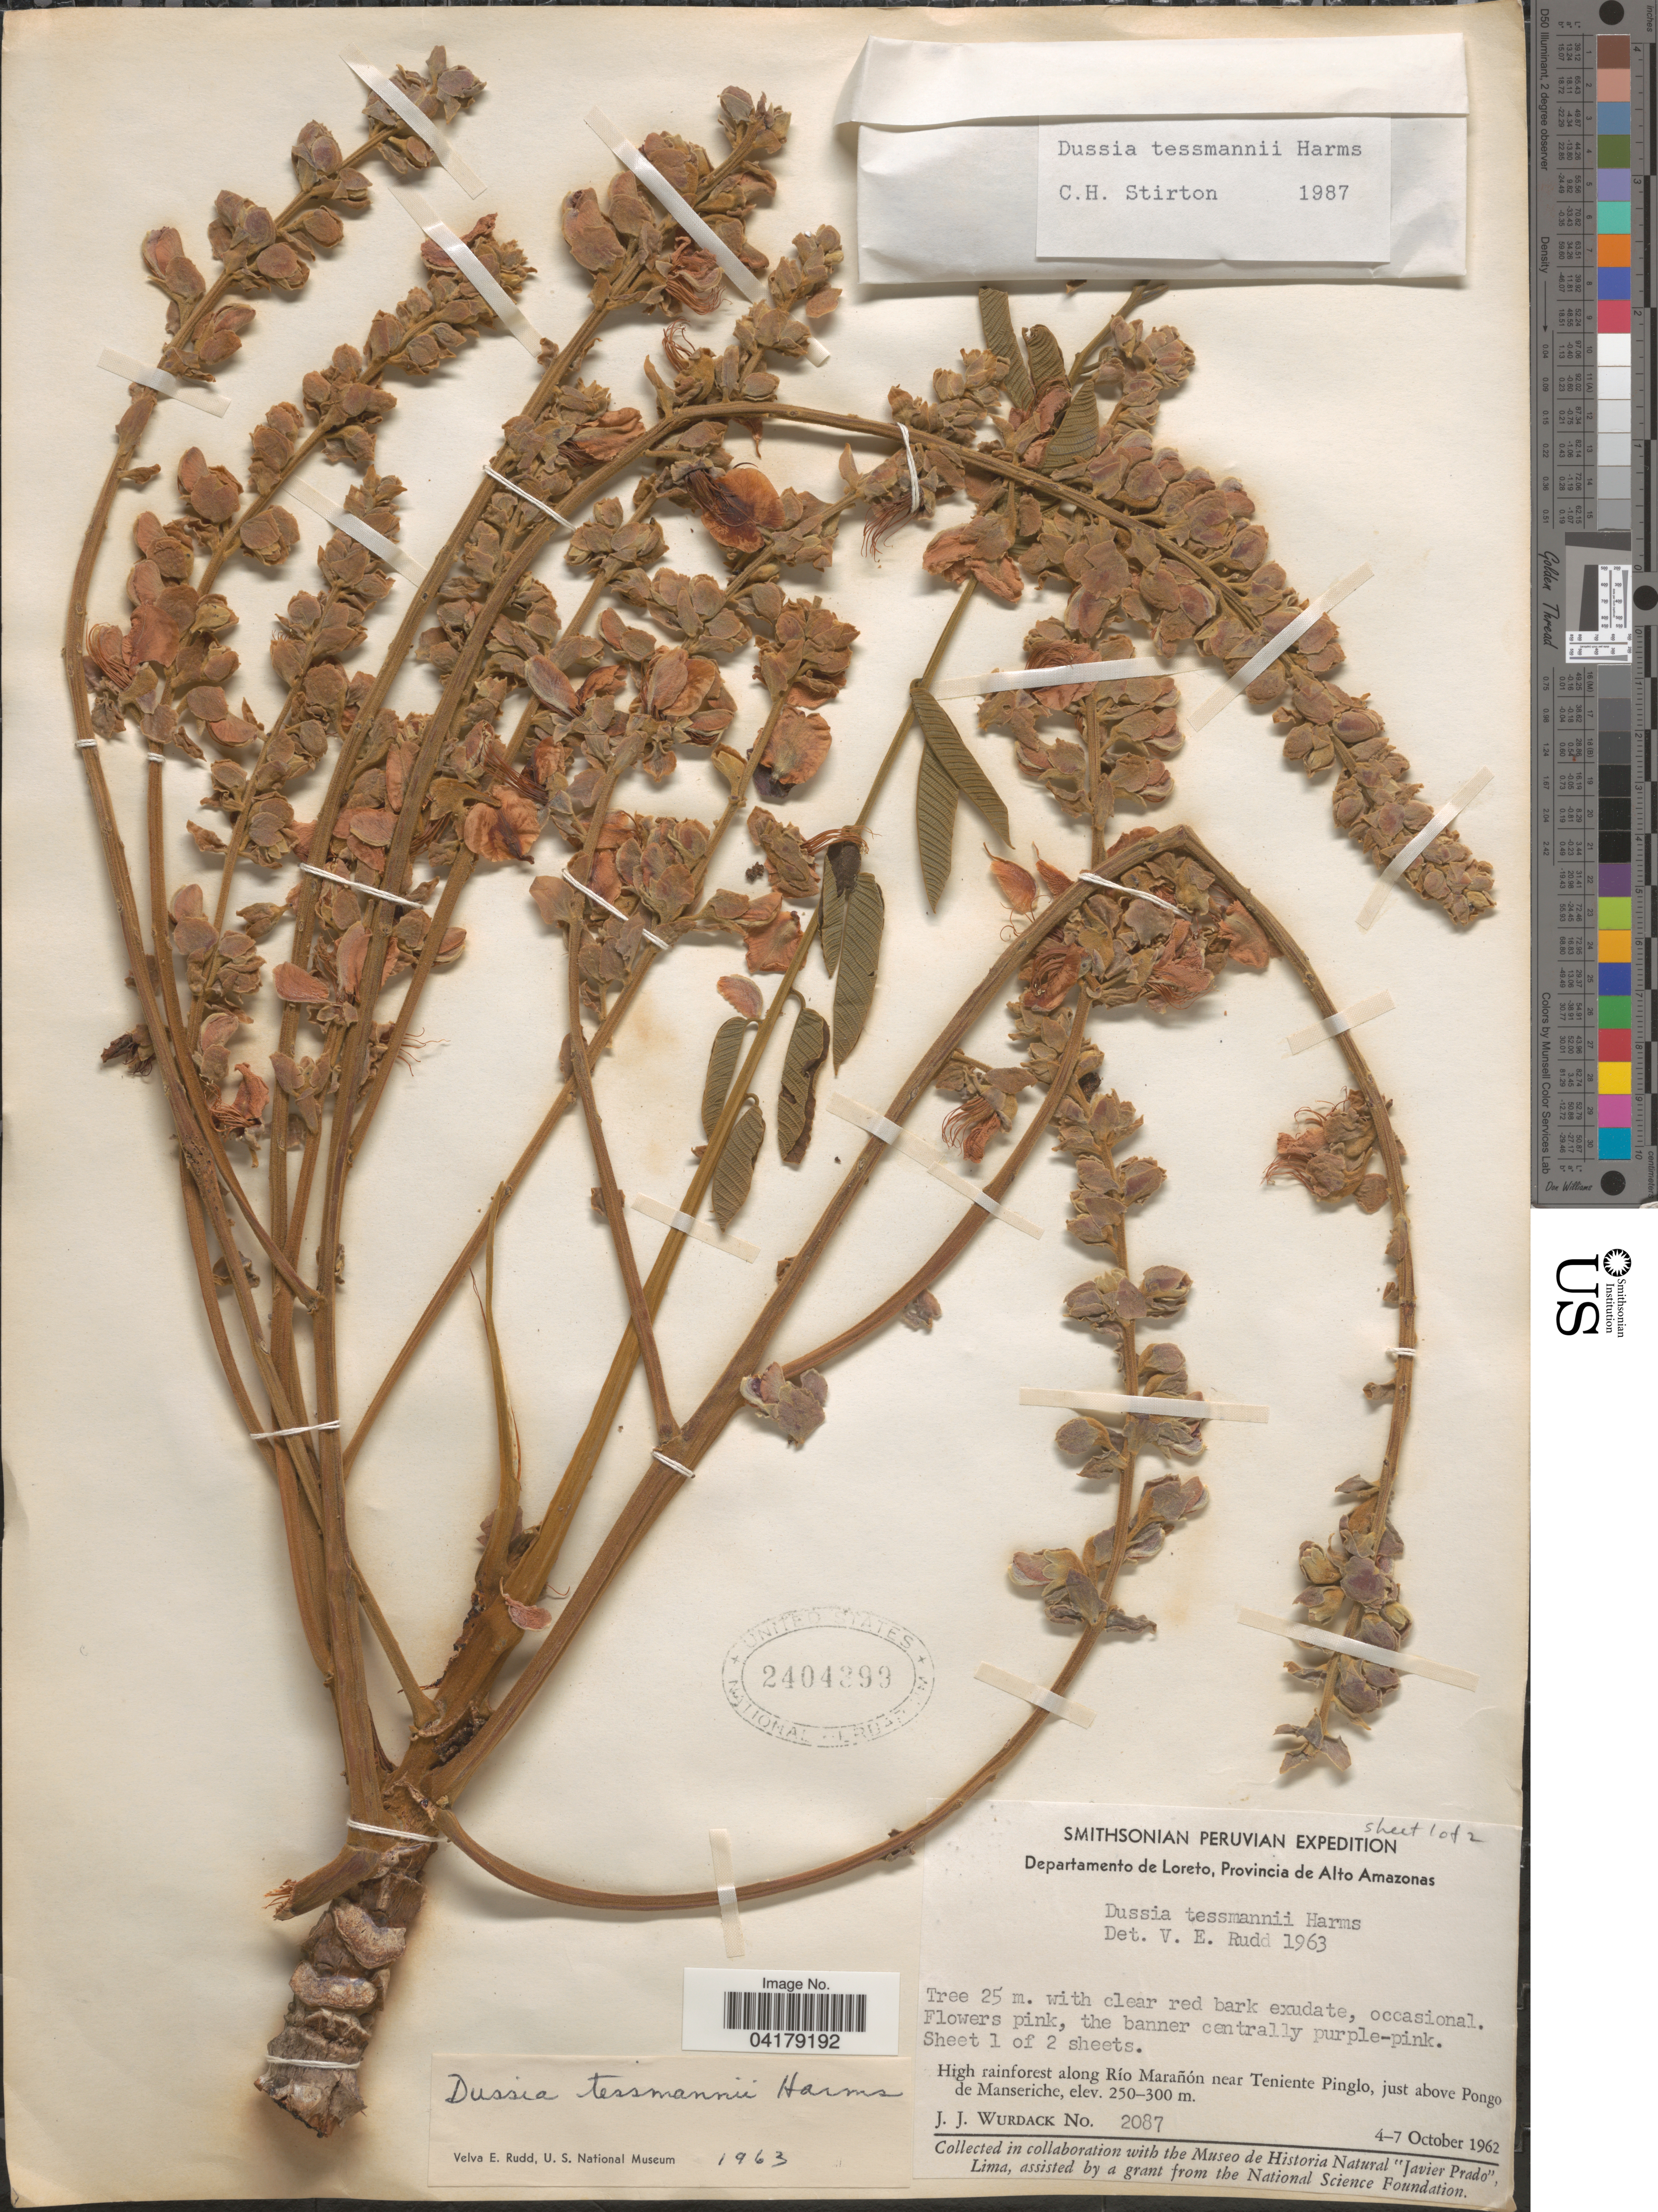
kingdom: Plantae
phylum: Tracheophyta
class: Magnoliopsida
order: Fabales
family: Fabaceae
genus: Dussia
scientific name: Dussia tessmannii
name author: Harms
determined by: Stirton, Charles H.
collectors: J. J. Wurdack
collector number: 2087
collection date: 1962-10-04/1962-10-07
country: Peru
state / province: Loreto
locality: Smithsonian Peruvian Expedition. Departamento de Loreto, Provincia de Alto Amazonas. High rainforest along Río Marañón near Teniente Pinglo, just above Pongo de Manseriche.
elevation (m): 250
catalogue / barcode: US 2404399